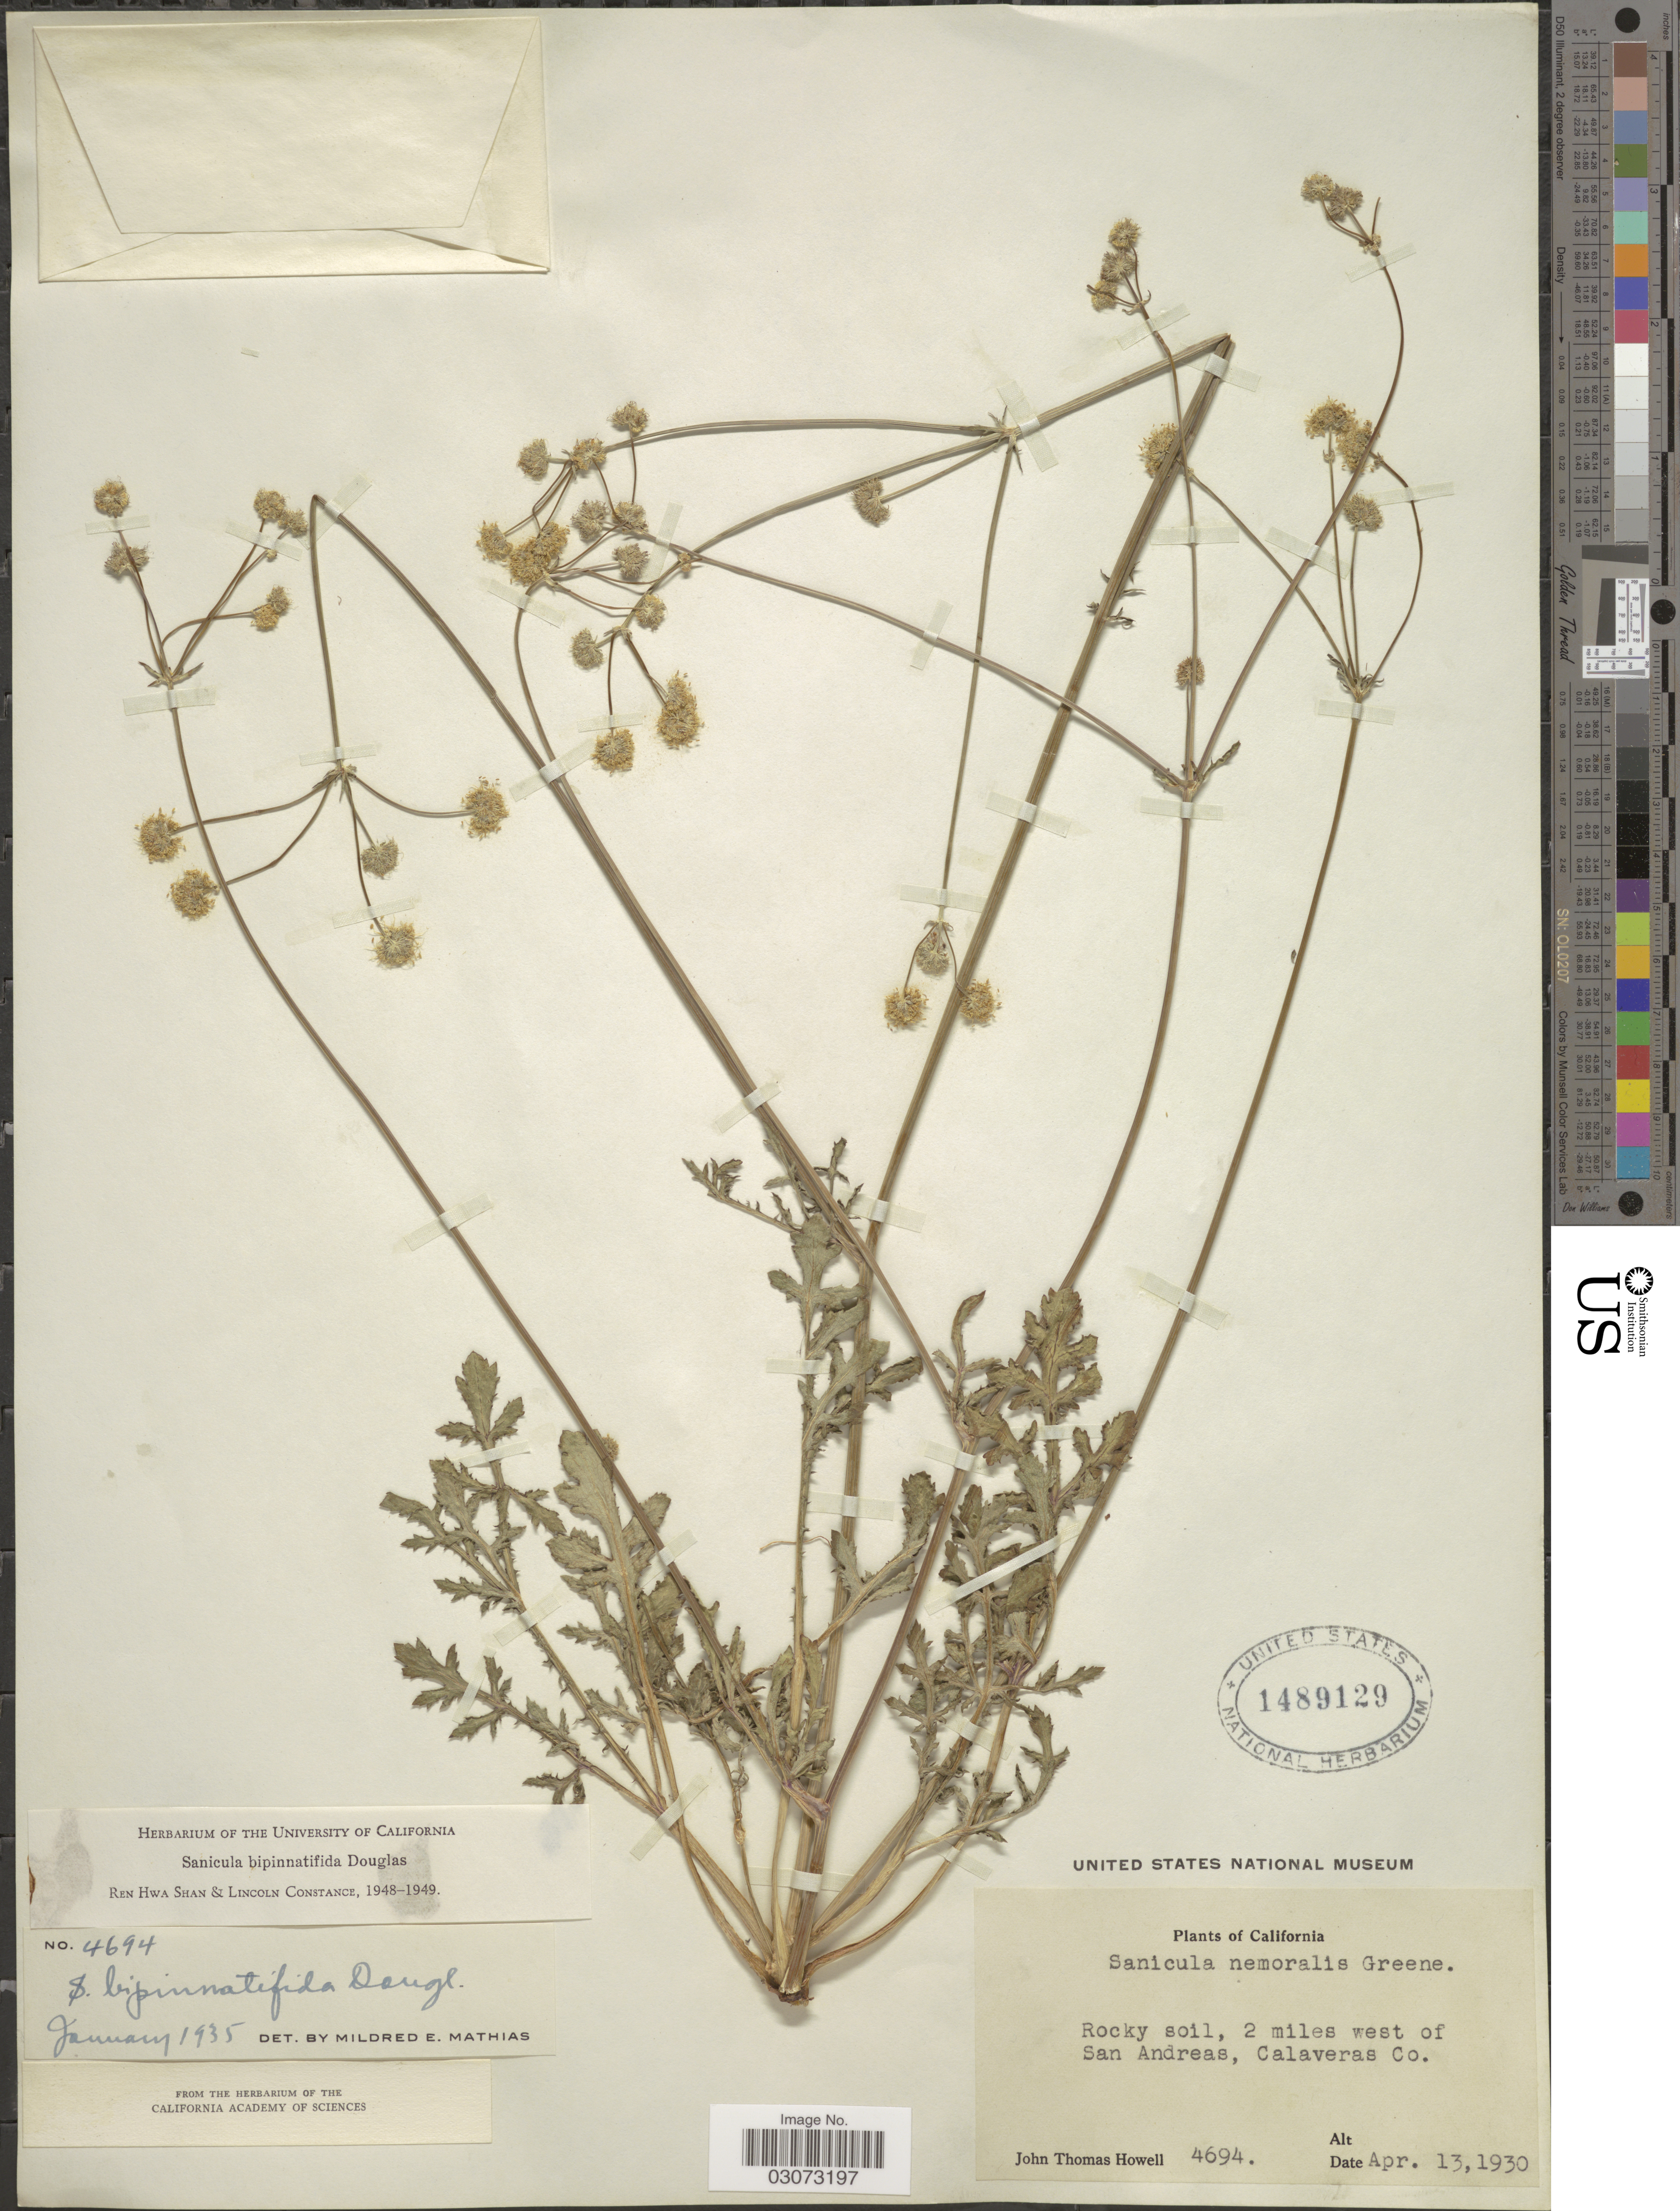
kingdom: Plantae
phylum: Tracheophyta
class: Magnoliopsida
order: Apiales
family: Apiaceae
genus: Sanicula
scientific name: Sanicula bipinnatifida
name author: Douglas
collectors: J. T. Howell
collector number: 4694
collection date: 1930-04-13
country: United States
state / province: California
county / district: Calaveras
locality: Rocky soil, 2 miles west of San Andreas, Calaveras Co.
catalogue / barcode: US 1489129